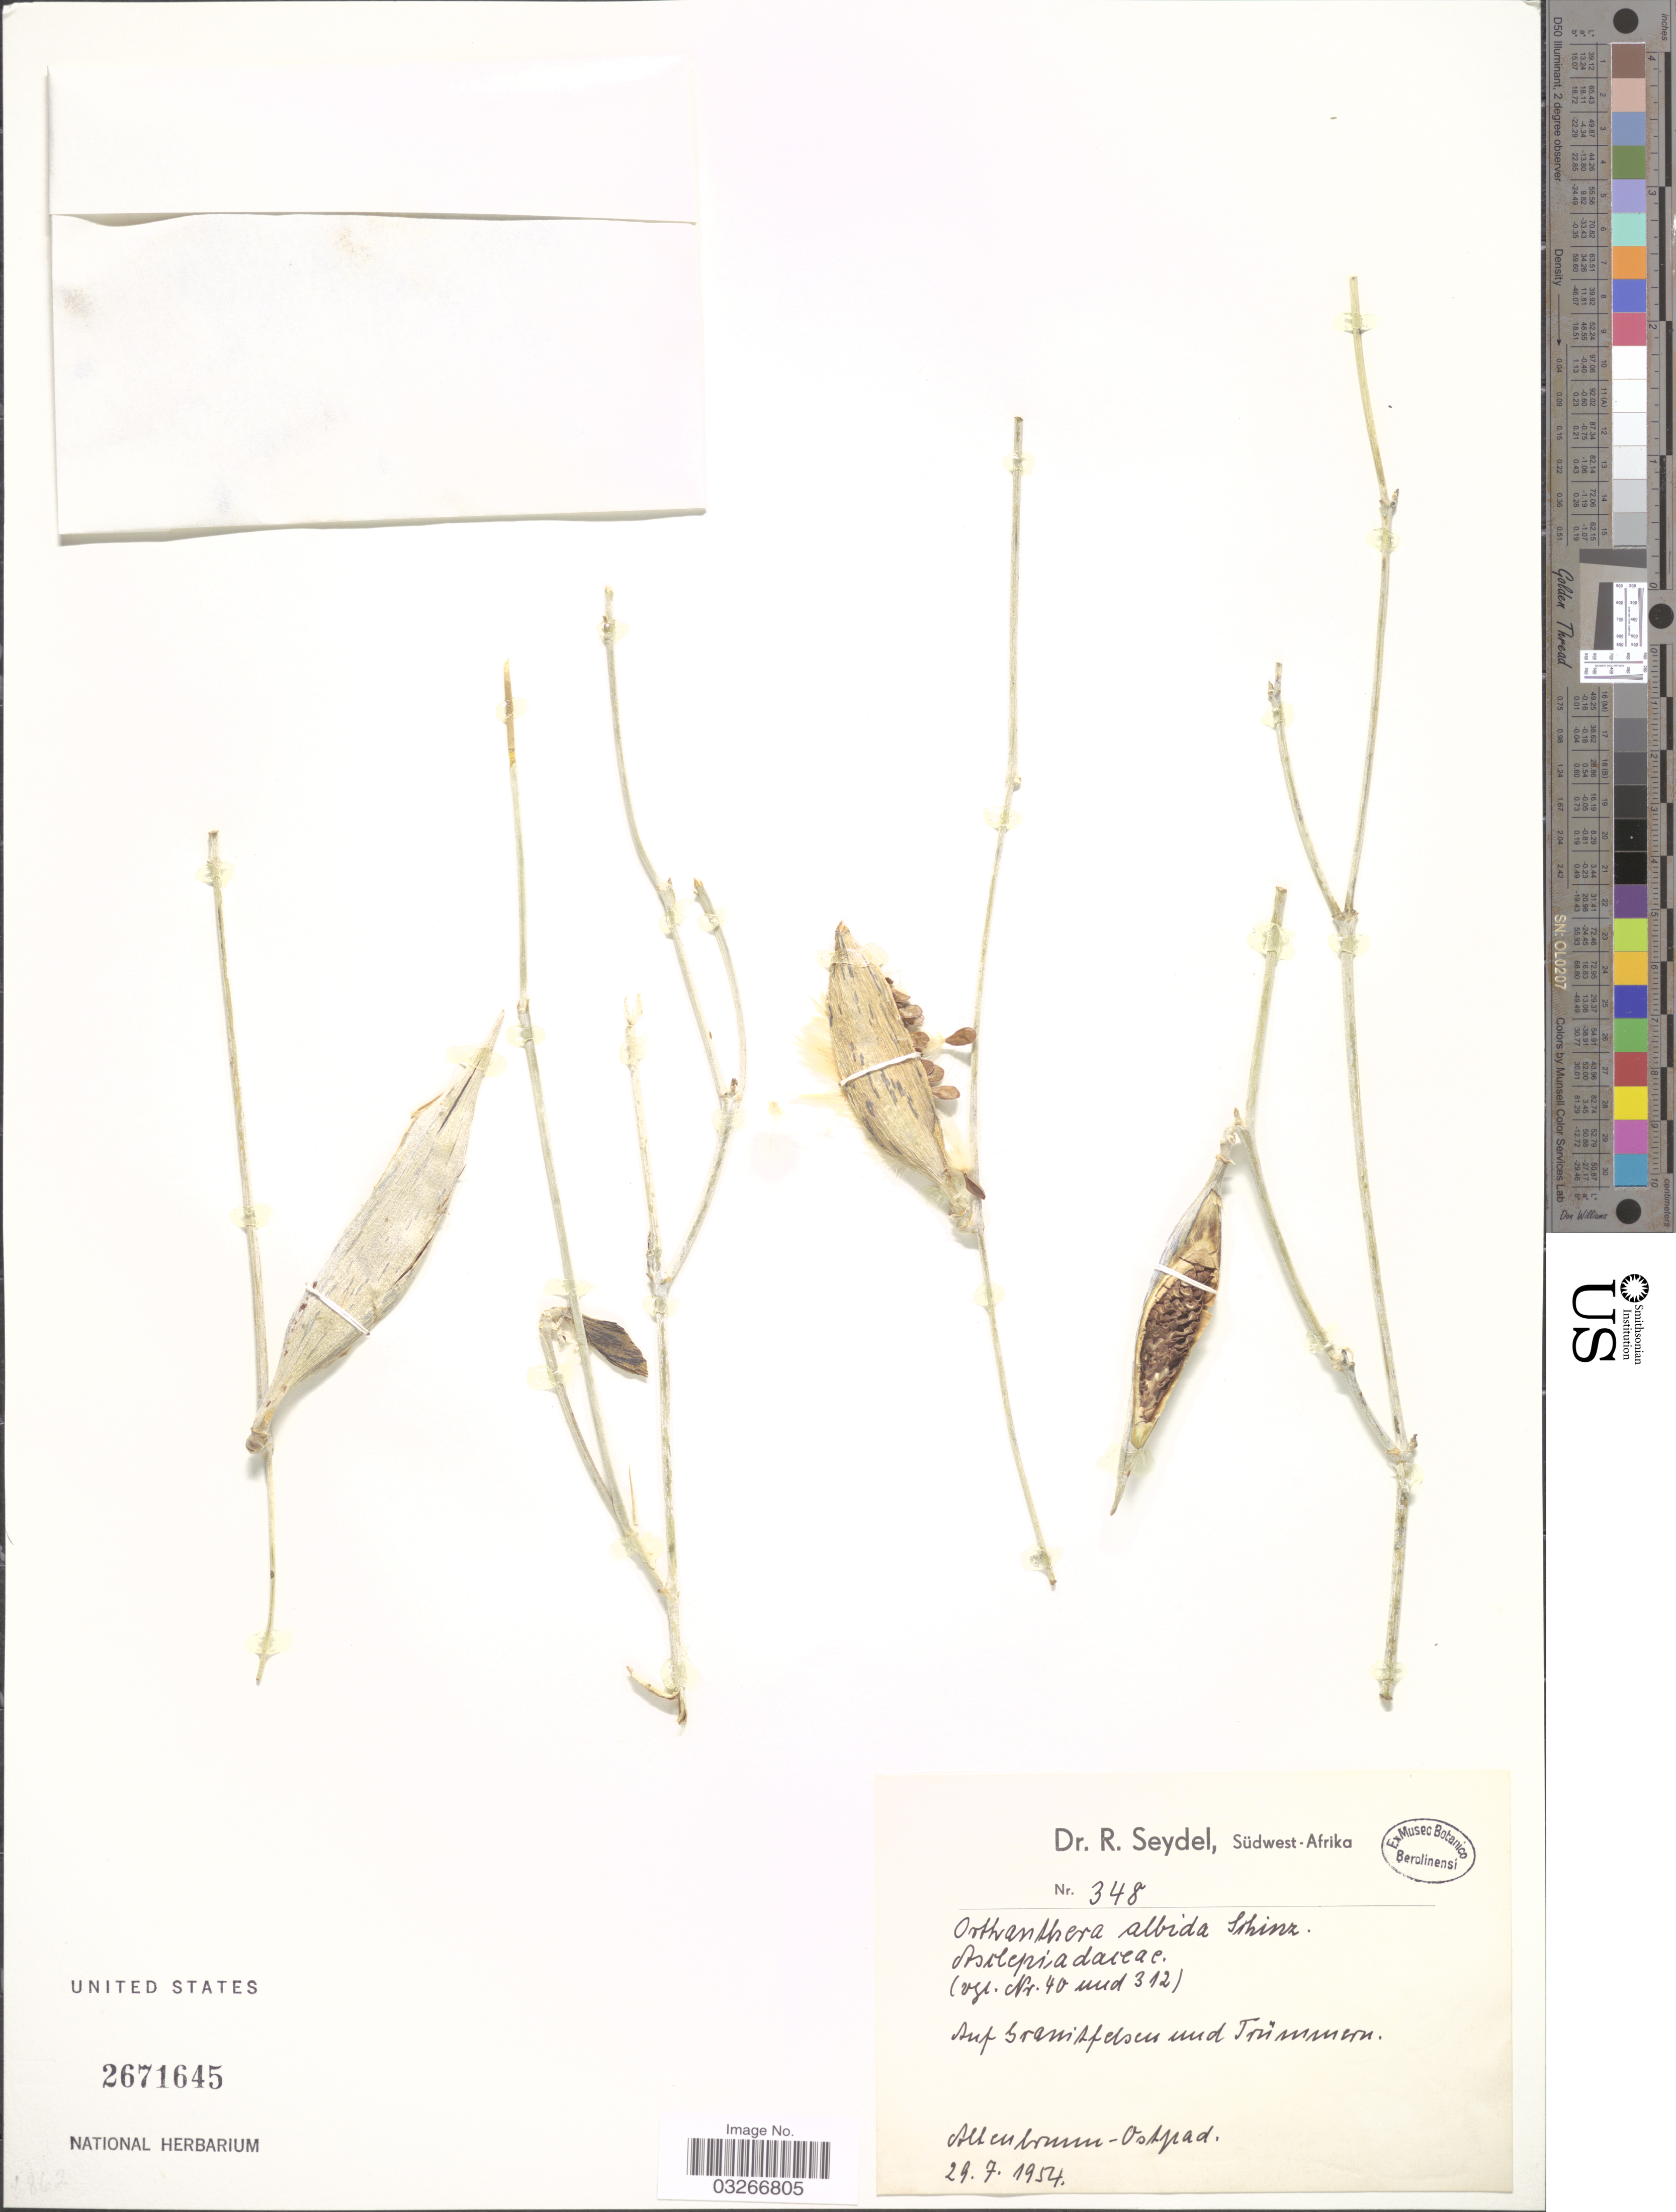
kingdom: Plantae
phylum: Tracheophyta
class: Magnoliopsida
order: Gentianales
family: Apocynaceae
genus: Orthanthera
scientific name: Orthanthera albida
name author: Schinz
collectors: R. Seydel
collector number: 348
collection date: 1954-07-27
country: Namibia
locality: Südwest-Afrika, Allenbrunn-Ostpad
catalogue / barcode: US 2671645